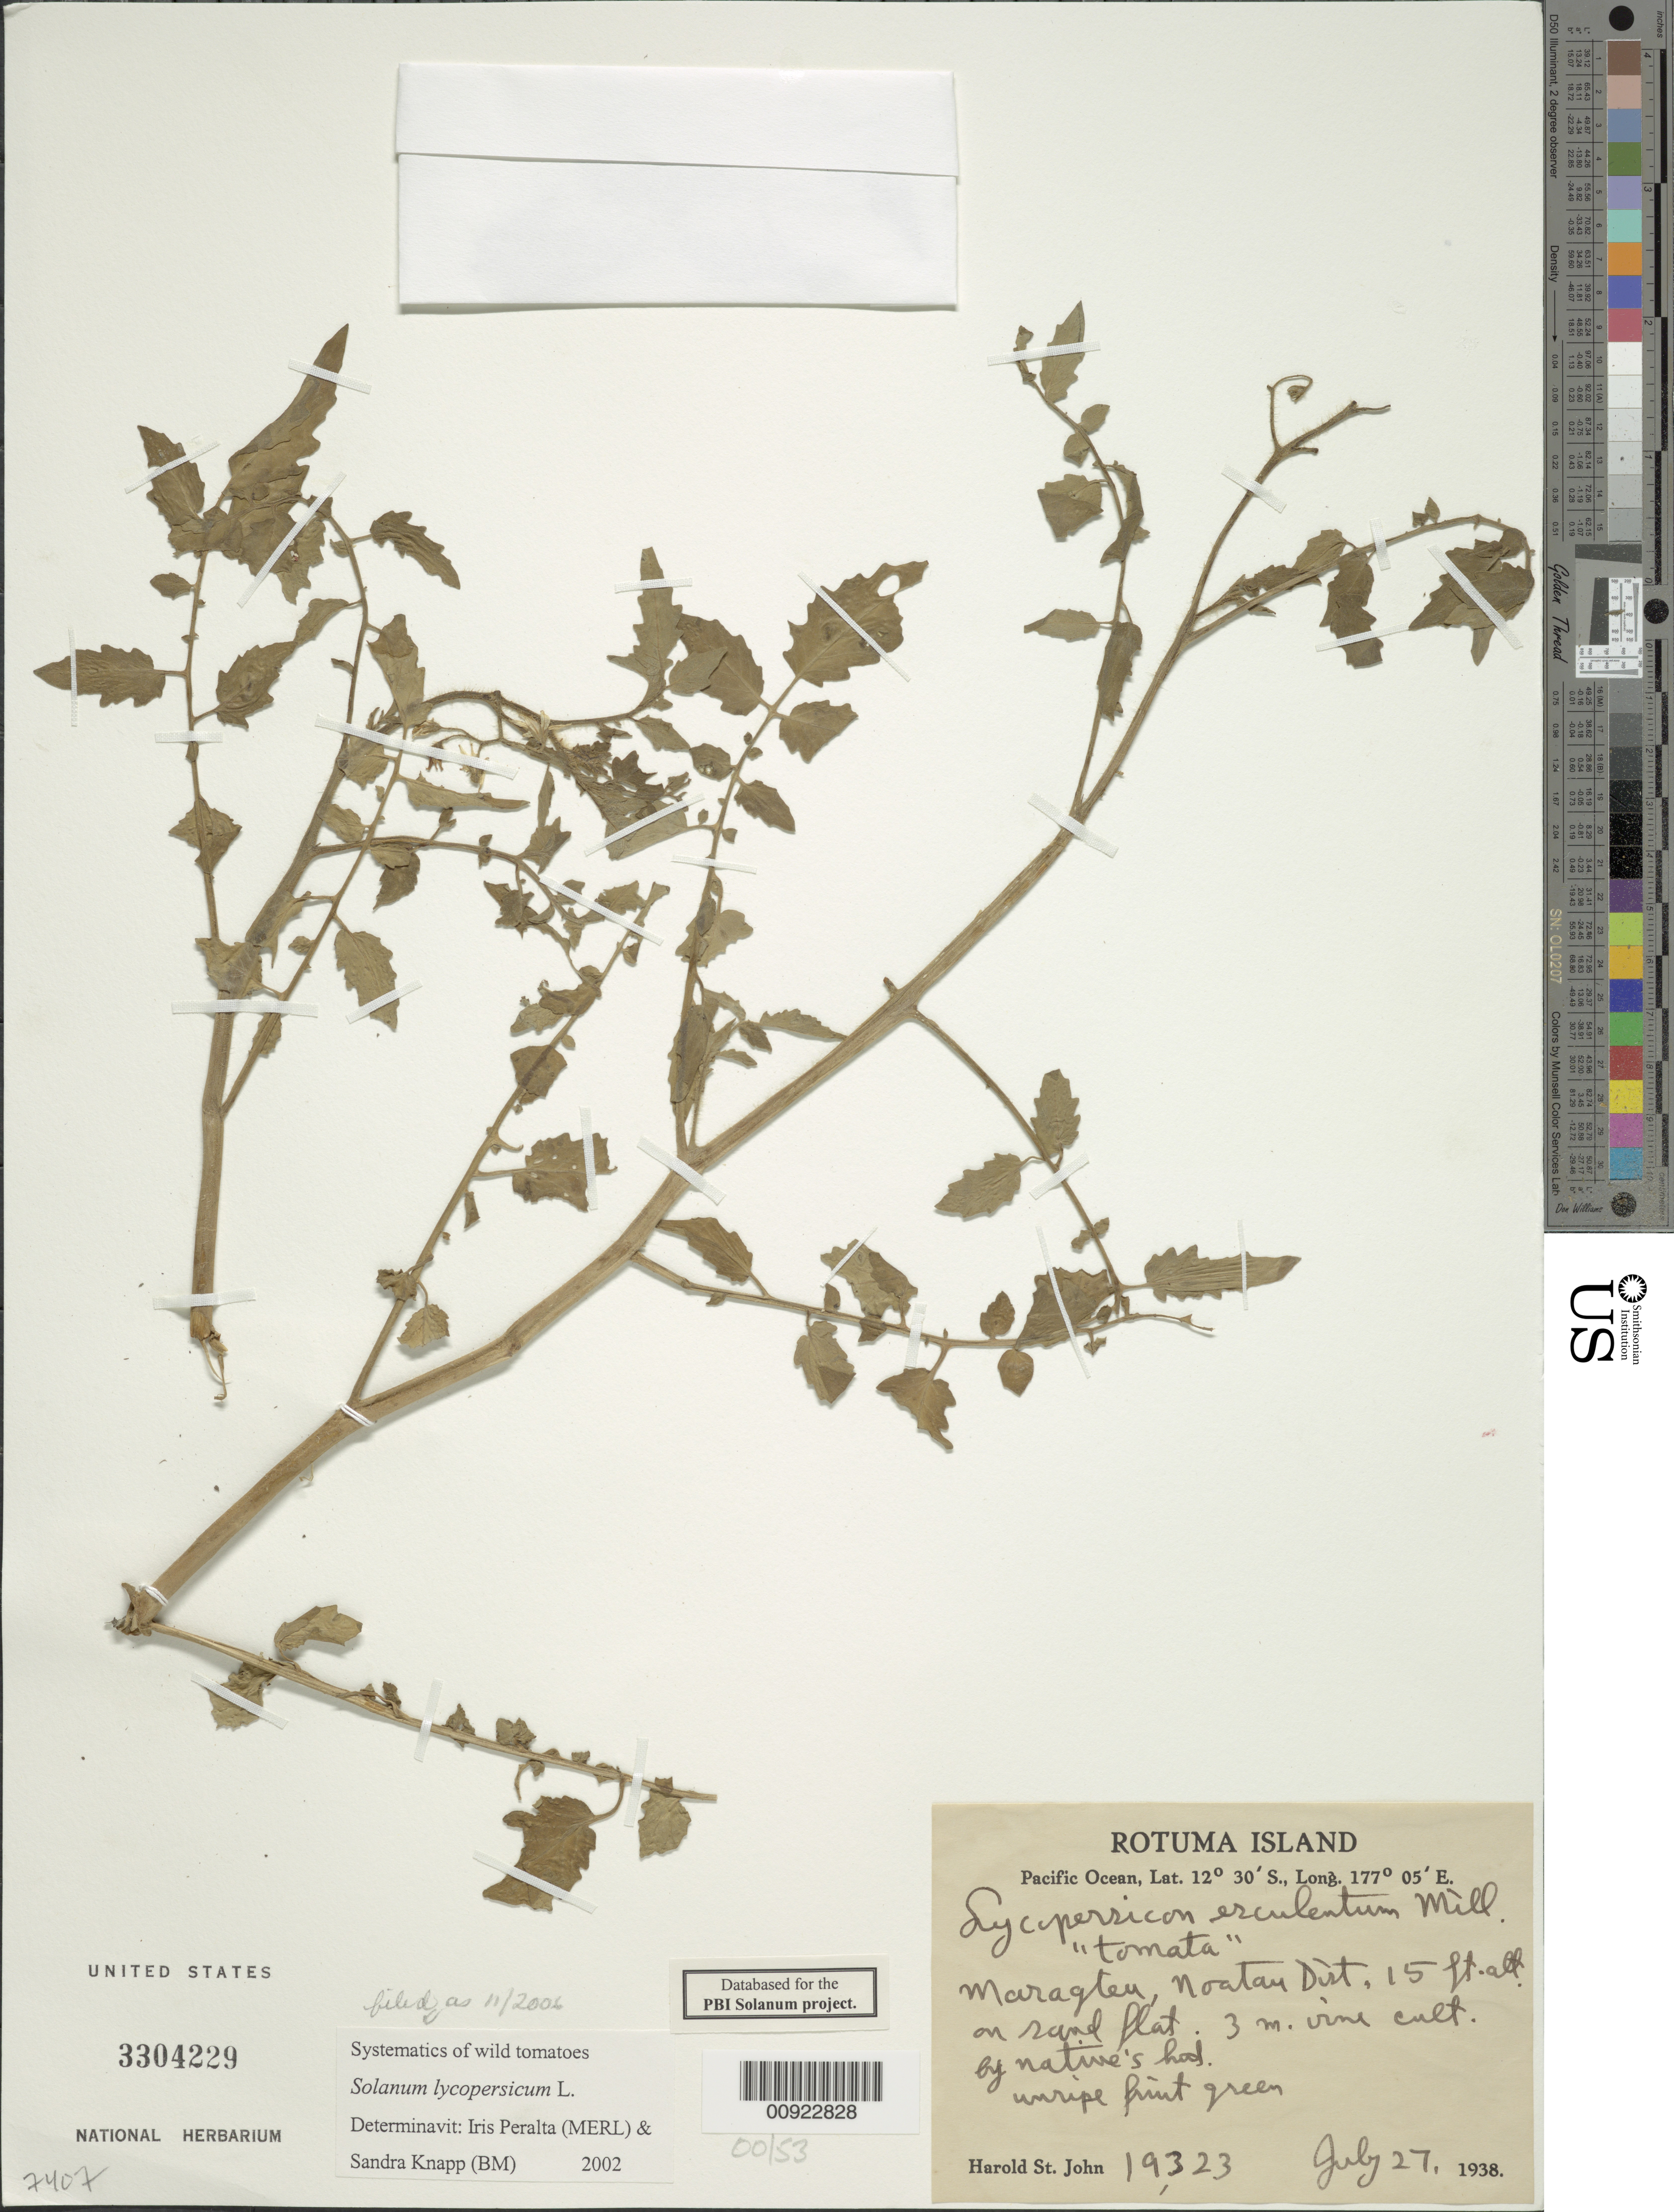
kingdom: Plantae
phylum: Tracheophyta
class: Magnoliopsida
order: Solanales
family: Solanaceae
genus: Solanum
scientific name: Solanum lycopersicum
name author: L.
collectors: H. St. John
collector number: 19323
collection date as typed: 27 Jul 1938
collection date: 1938-07-27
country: Fiji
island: Rotuma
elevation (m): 5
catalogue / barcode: US 3304229